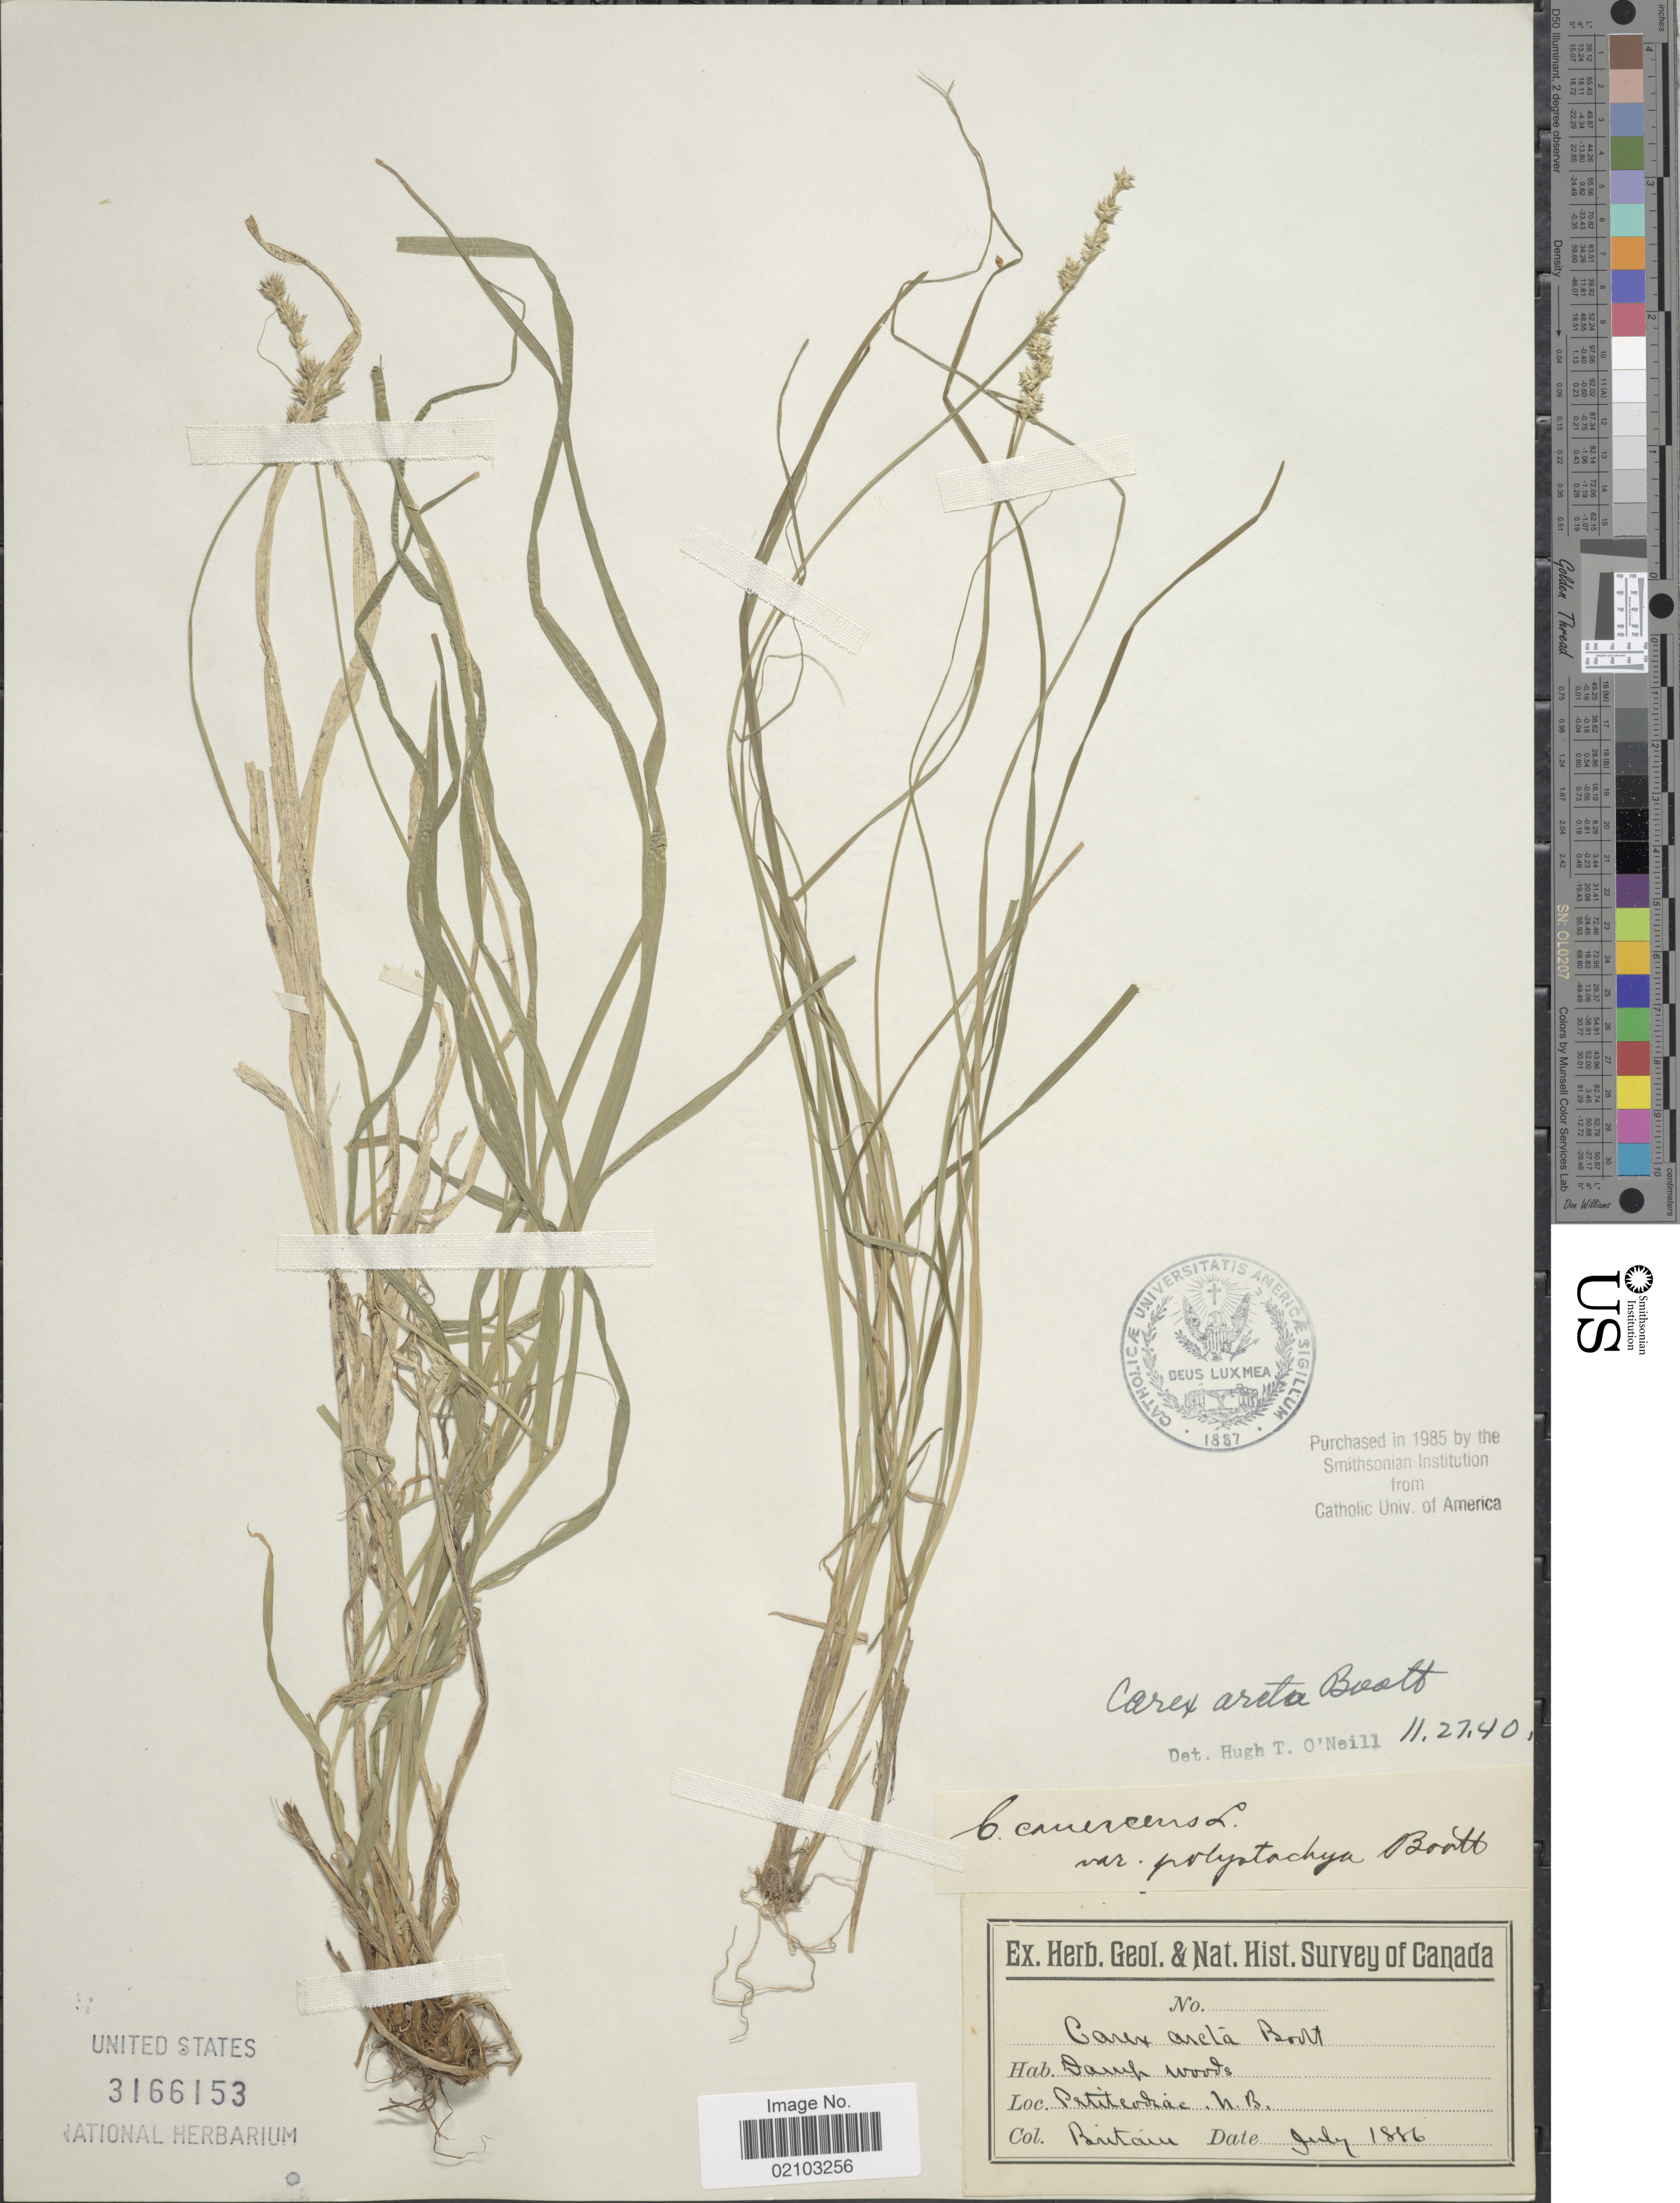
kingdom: Plantae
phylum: Tracheophyta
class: Liliopsida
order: Poales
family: Cyperaceae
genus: Carex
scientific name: Carex arcta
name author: Boott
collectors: Britain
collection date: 1886-07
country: Canada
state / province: New Brunswick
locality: Petitcodiac, N. B.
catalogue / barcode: US 3166153